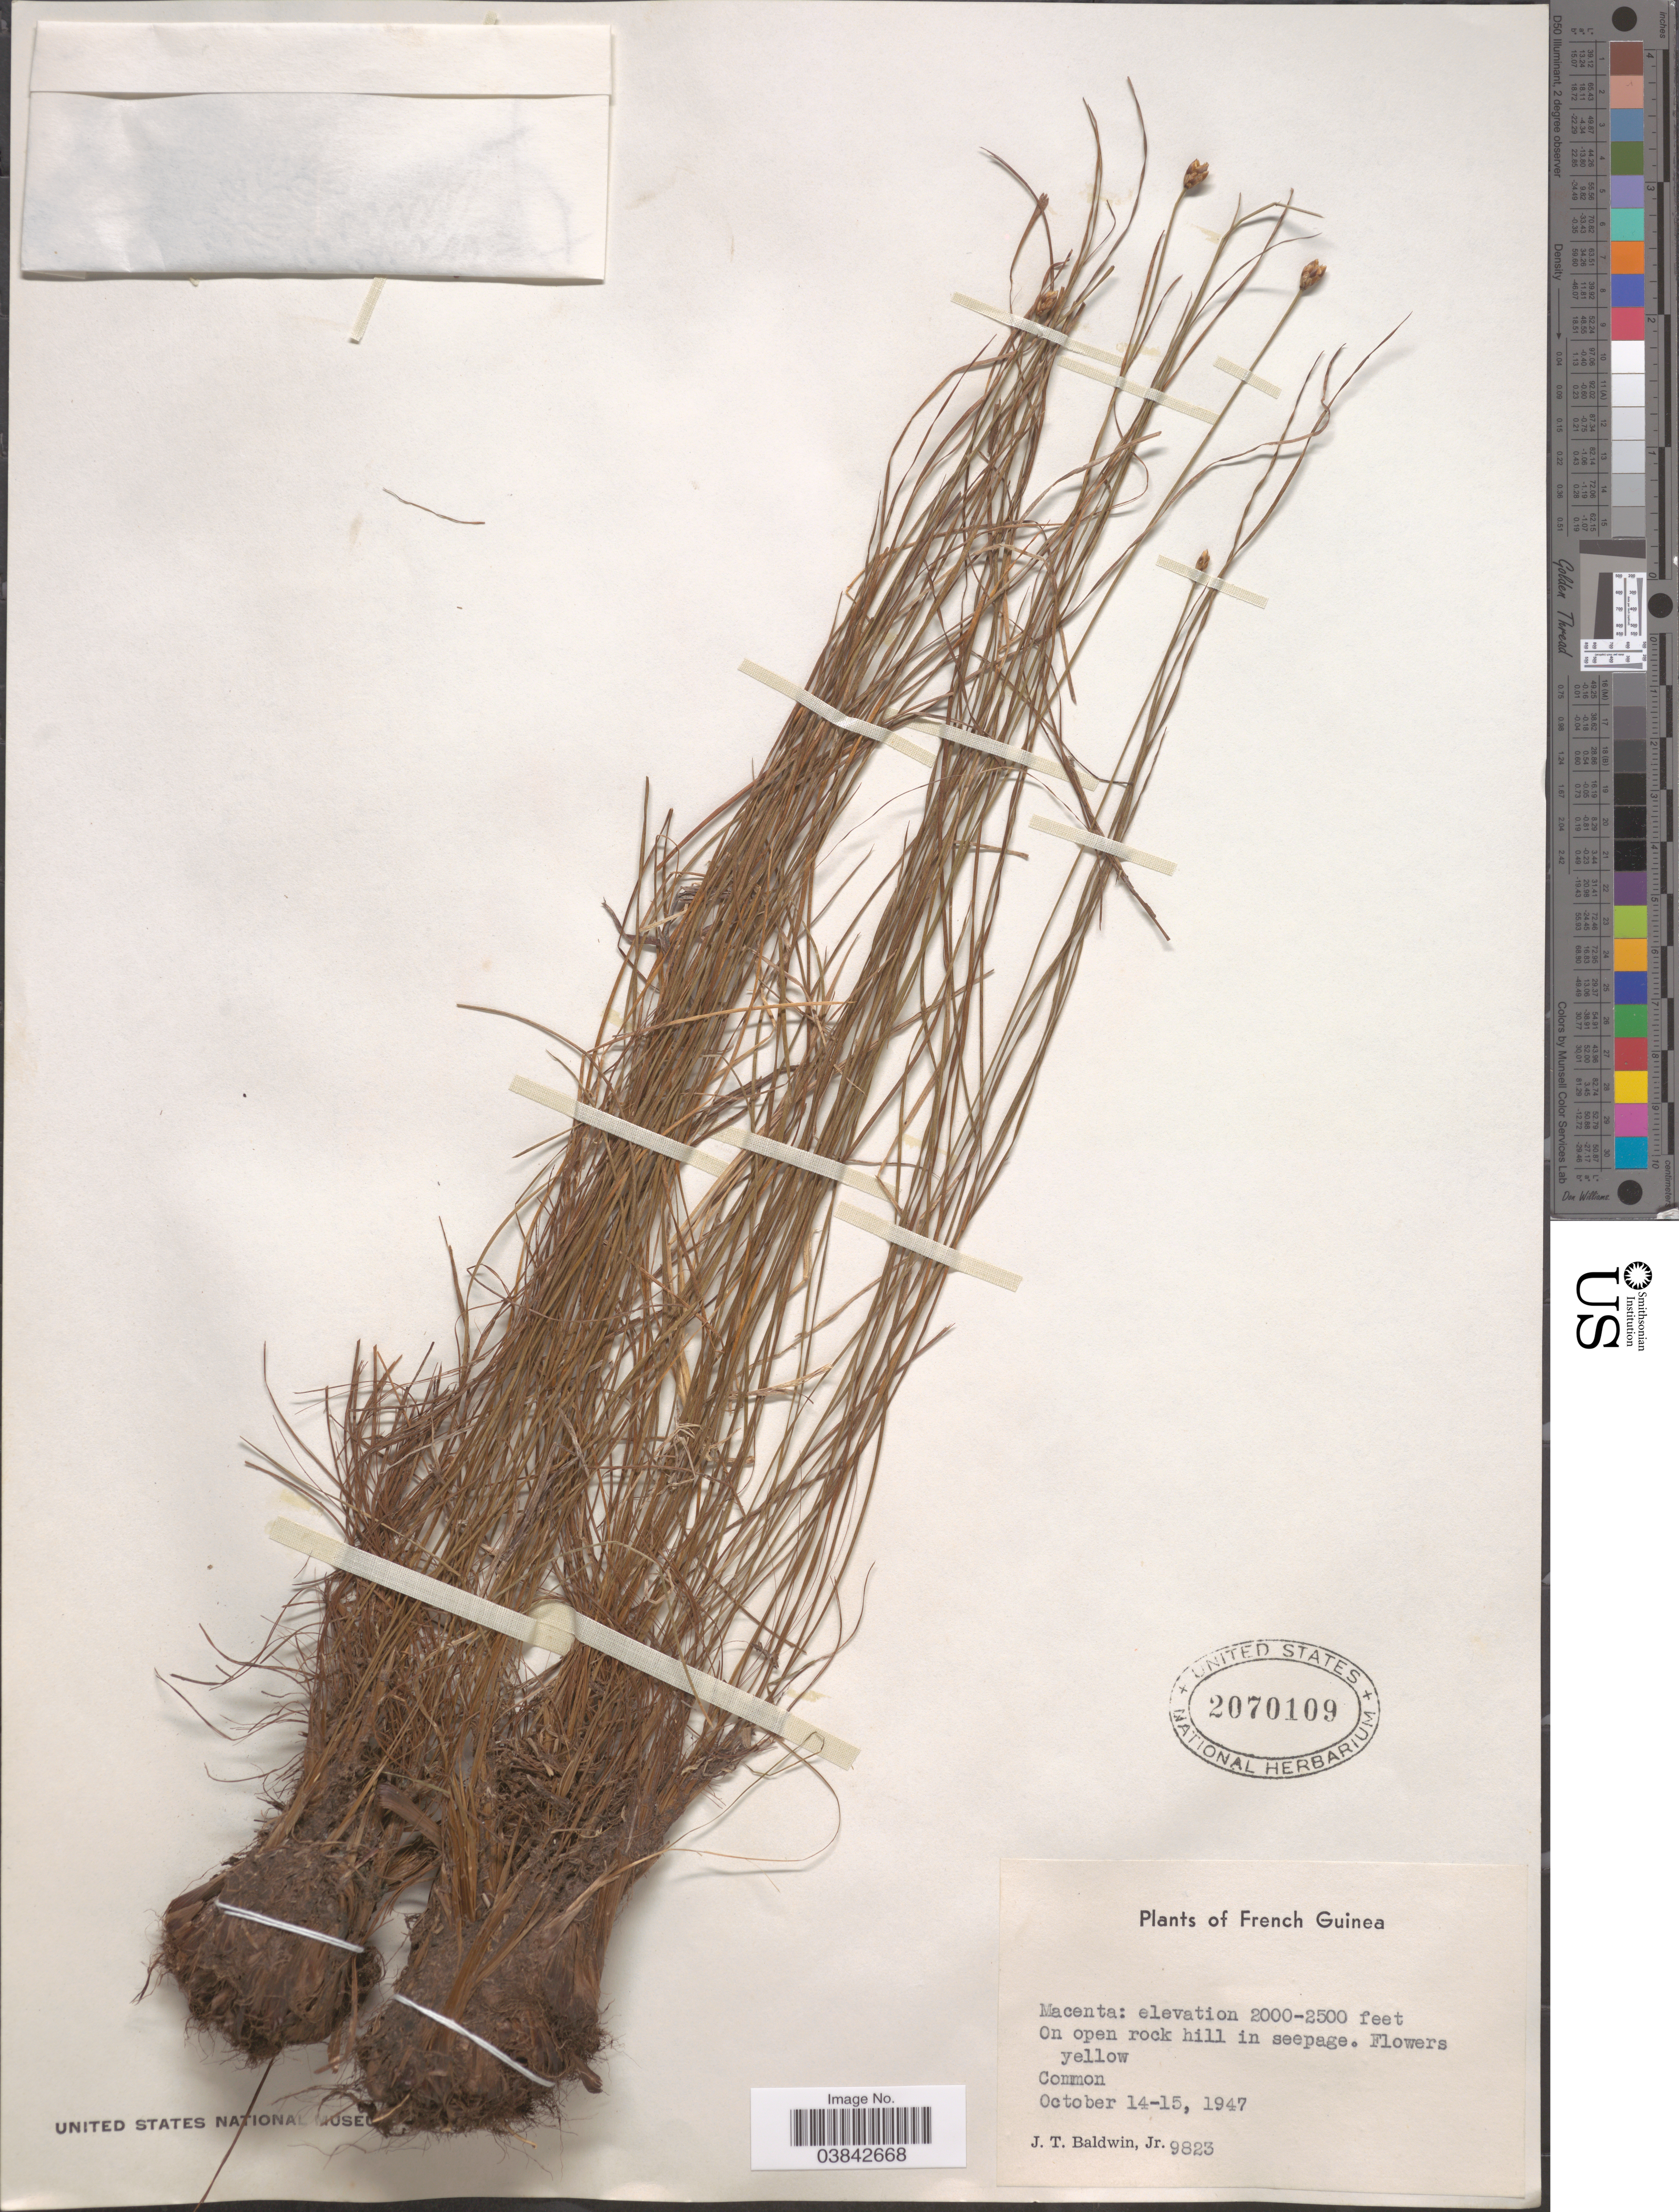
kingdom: Plantae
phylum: Tracheophyta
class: Liliopsida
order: Poales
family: Xyridaceae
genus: Xyris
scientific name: Xyris sp.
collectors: J. T. Baldwin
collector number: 9823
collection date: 1947-10-14/1947-10-15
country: French Guiana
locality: Macenta.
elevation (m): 610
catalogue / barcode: US 2070109